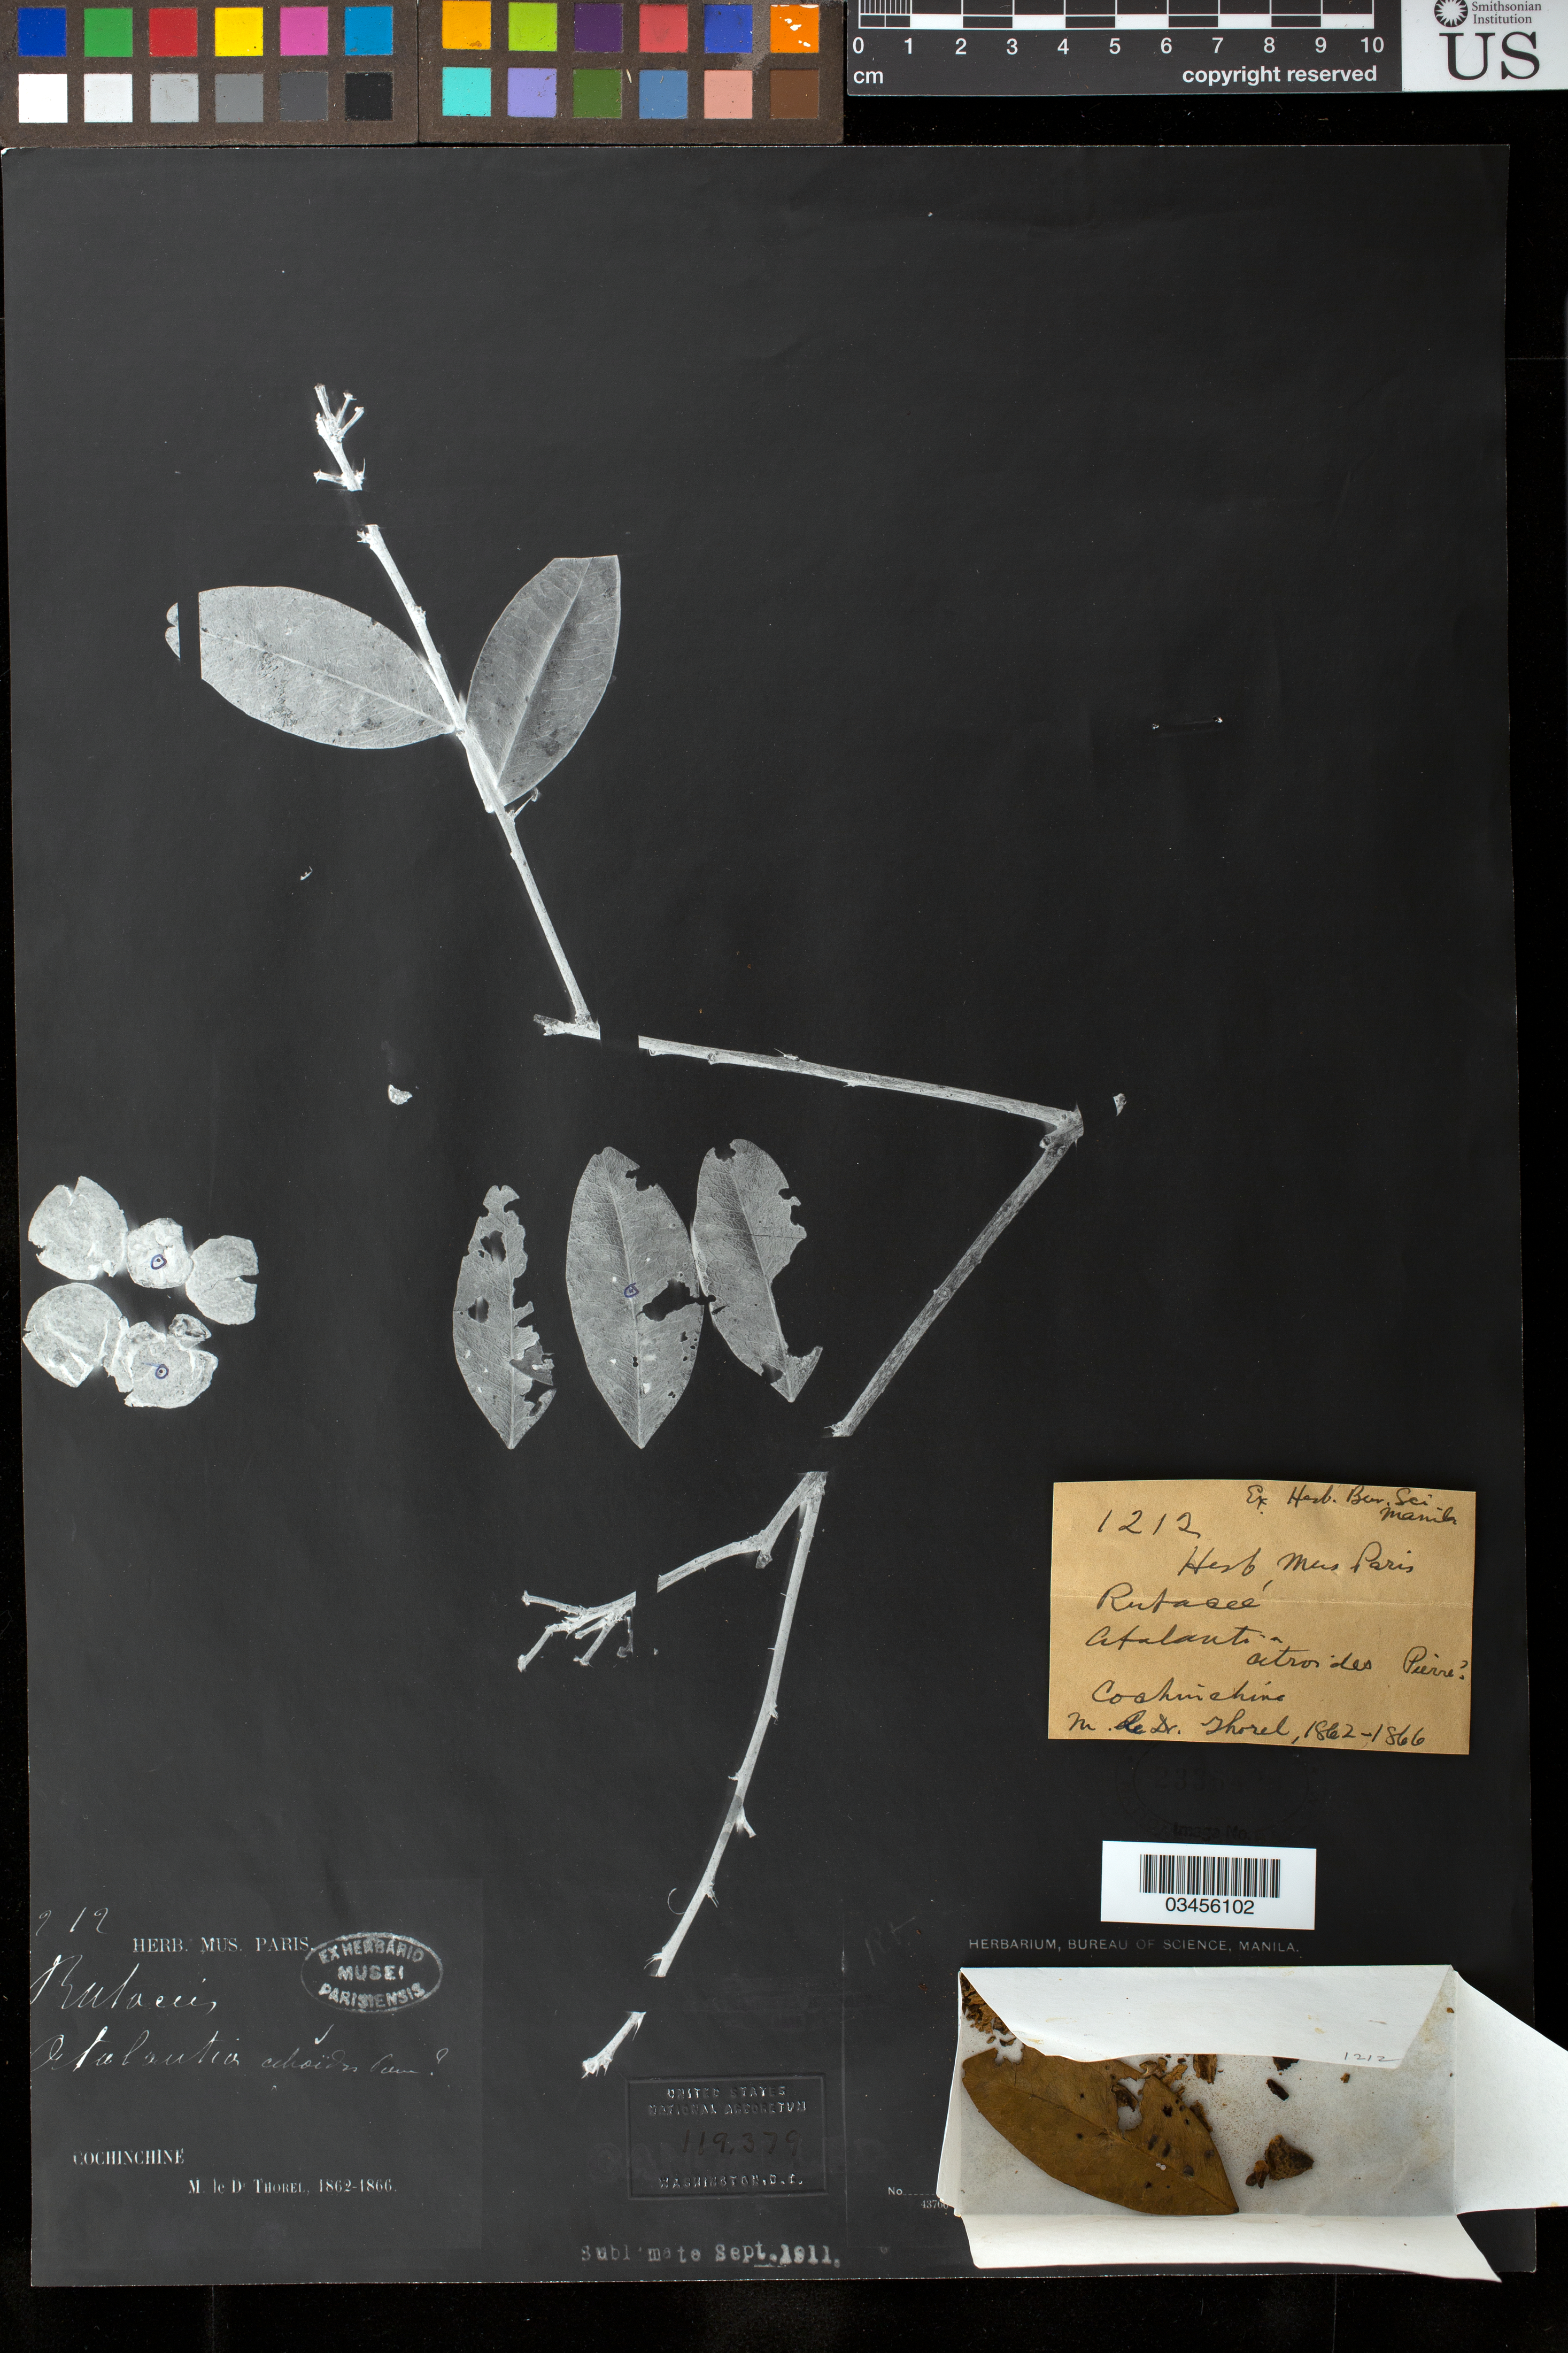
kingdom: Plantae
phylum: Tracheophyta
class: Magnoliopsida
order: Sapindales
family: Rutaceae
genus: Atalantia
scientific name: Atalantia citroides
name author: Pierre ex Guillaumin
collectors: Thorel, M. "M. [=Monsieur] Thorel" DO NOT USE (error for C. Thorel)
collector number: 919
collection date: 1862/1866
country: Vietnam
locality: Cochinchine.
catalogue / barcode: US 2233542